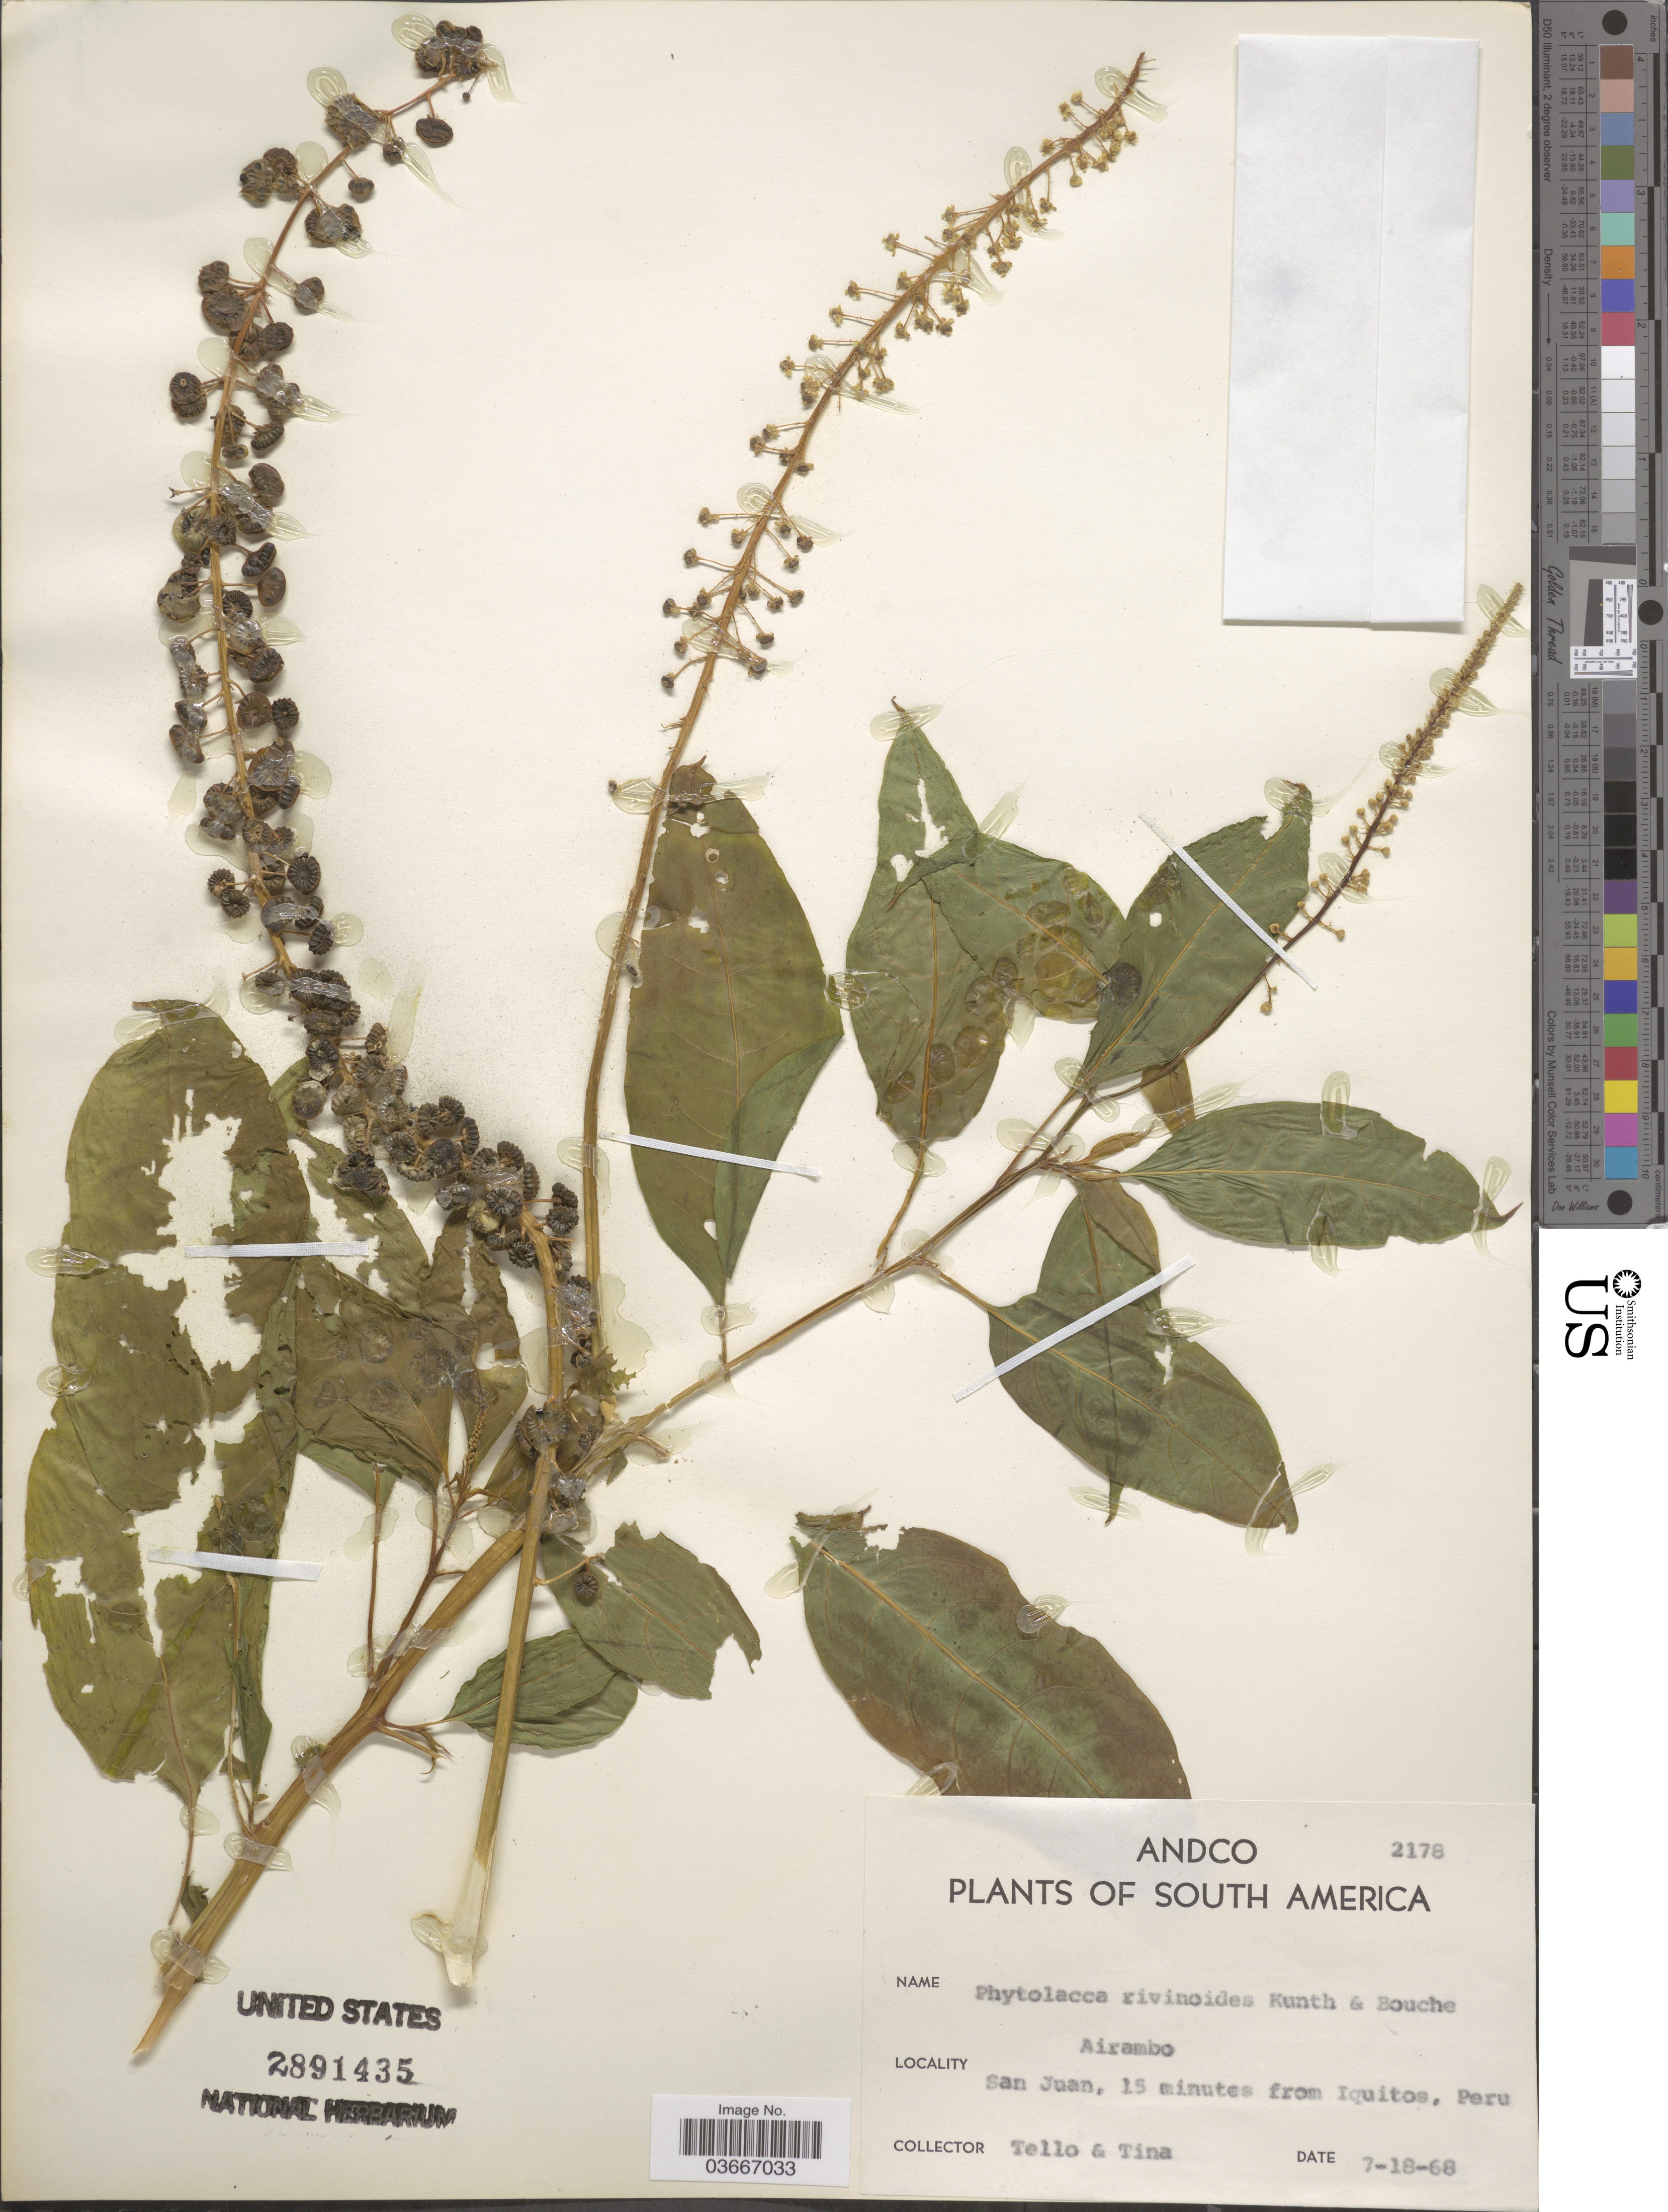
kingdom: Plantae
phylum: Tracheophyta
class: Magnoliopsida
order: Caryophyllales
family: Phytolaccaceae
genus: Phytolacca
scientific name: Phytolacca rivinoides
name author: Kunth & C.D. Bouché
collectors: -. Tello & -. Tina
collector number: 2178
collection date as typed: Transcribed d/m/y: 18/7/68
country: Peru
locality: Airambo. San Juan, 15 minutes from Iquitos.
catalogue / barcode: US 2891435